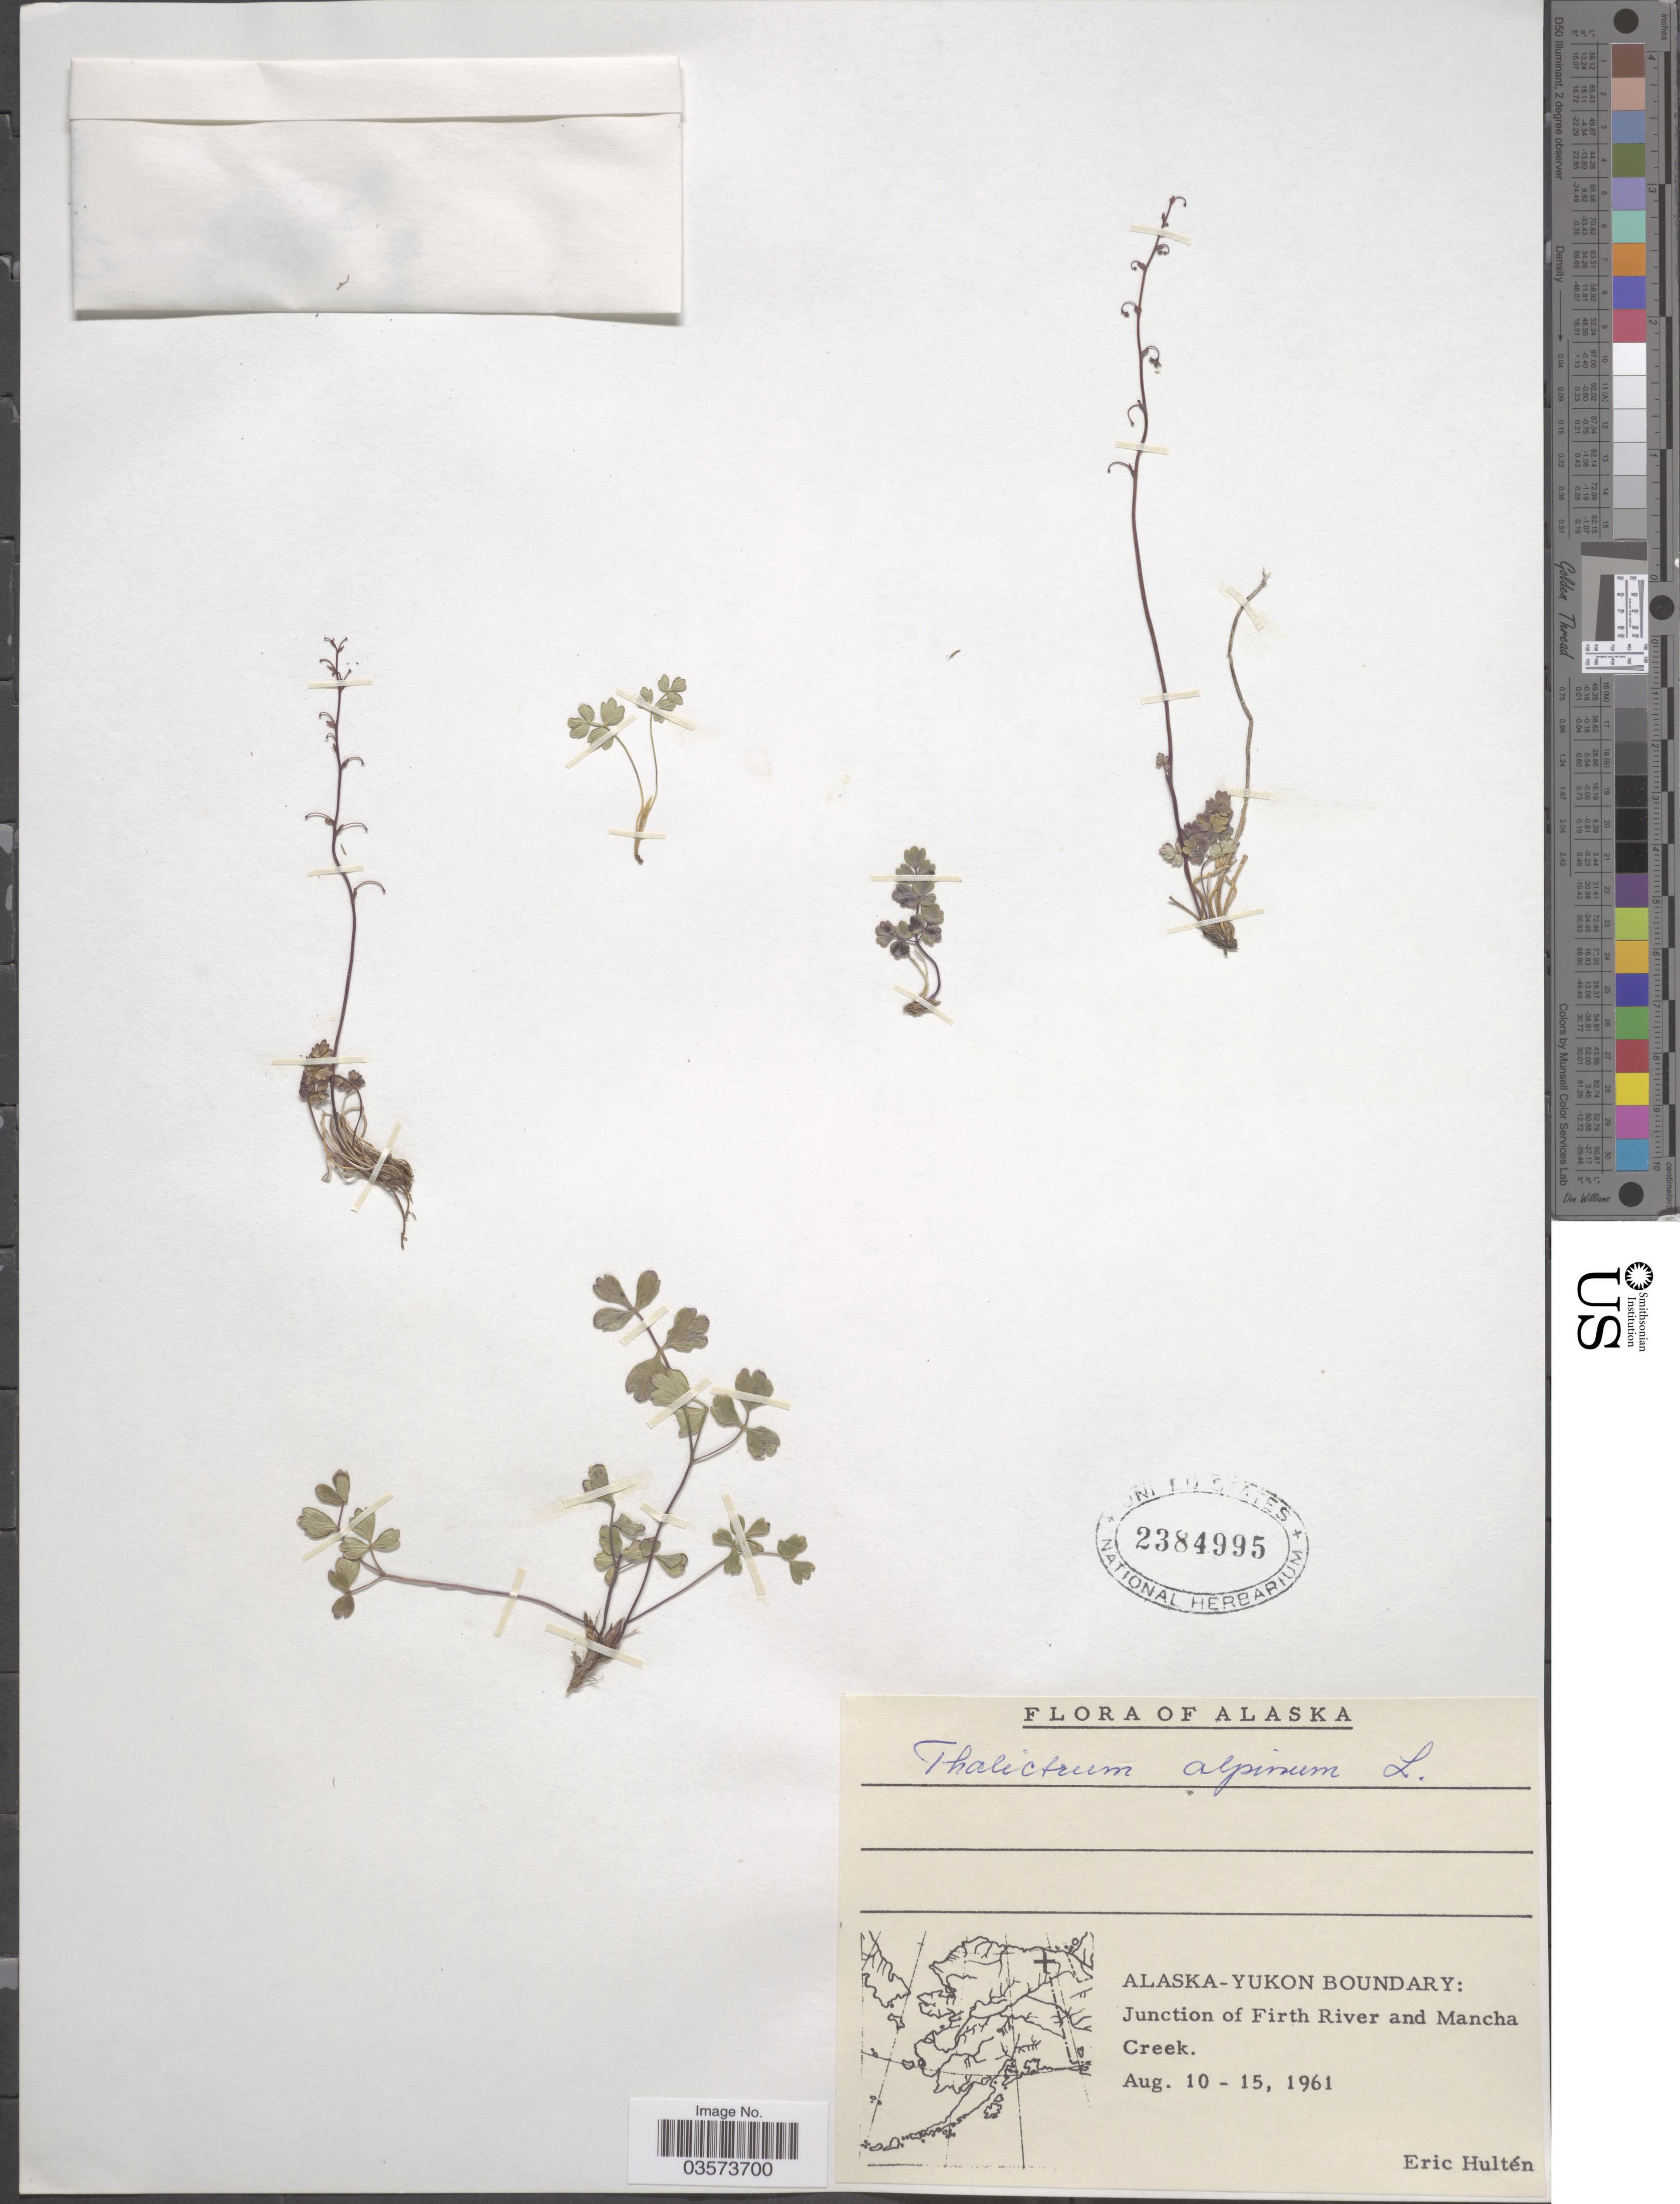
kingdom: Plantae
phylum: Tracheophyta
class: Magnoliopsida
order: Ranunculales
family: Ranunculaceae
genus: Thalictrum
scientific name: Thalictrum alpinum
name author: L.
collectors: E. G. Hultén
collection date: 1961-08-10/1961-08-15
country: United States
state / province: Alaska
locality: Alaska-Yukon Boundary: Junction of Firth River and Mancha Creek.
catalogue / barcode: US 2384995